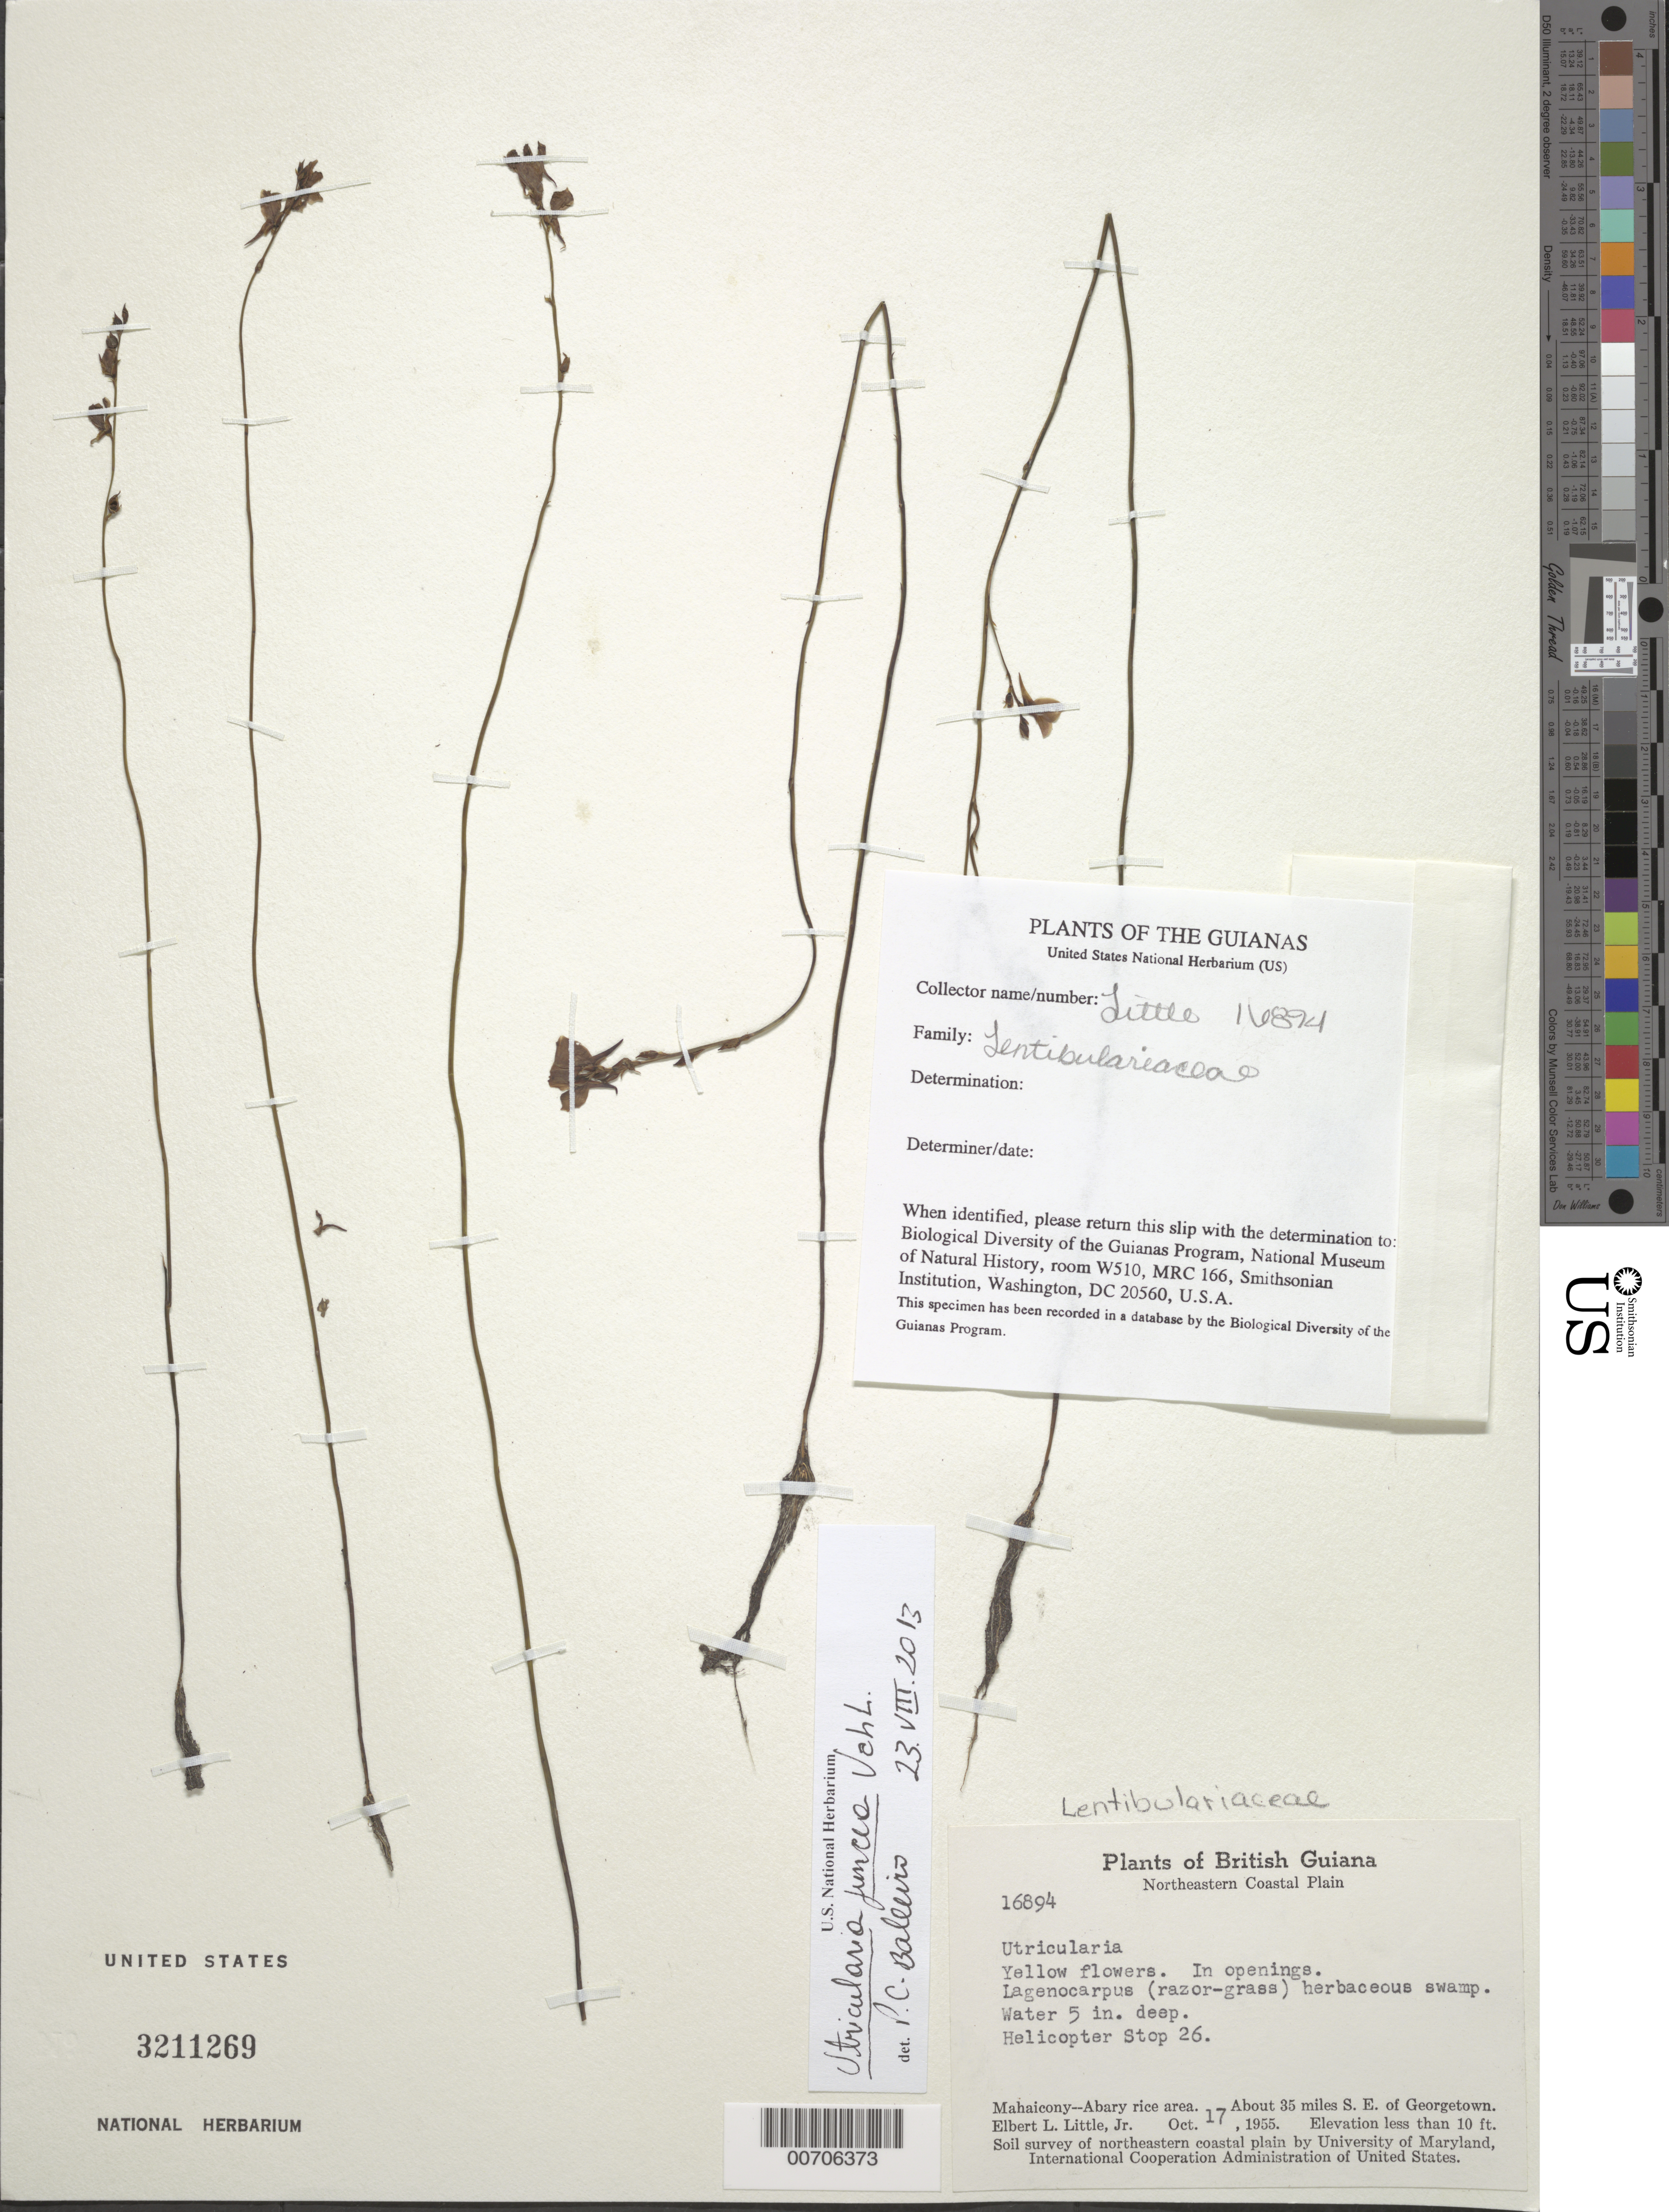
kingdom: Plantae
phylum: Tracheophyta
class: Magnoliopsida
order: Lamiales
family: Lentibulariaceae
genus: Utricularia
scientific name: Utricularia juncea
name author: Vahl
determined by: Baleeiro, P. C.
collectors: E. L. Little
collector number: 16894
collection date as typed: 17-Oct-55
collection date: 1955-10-17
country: Guyana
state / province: Mahaica-Berbice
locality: Mahaicony-Abary rice area, E bank Demerara R., about 35 mi. SE of Georgetown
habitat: Lagenocarpus herbaceous swamp, in openings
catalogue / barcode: US 3211269